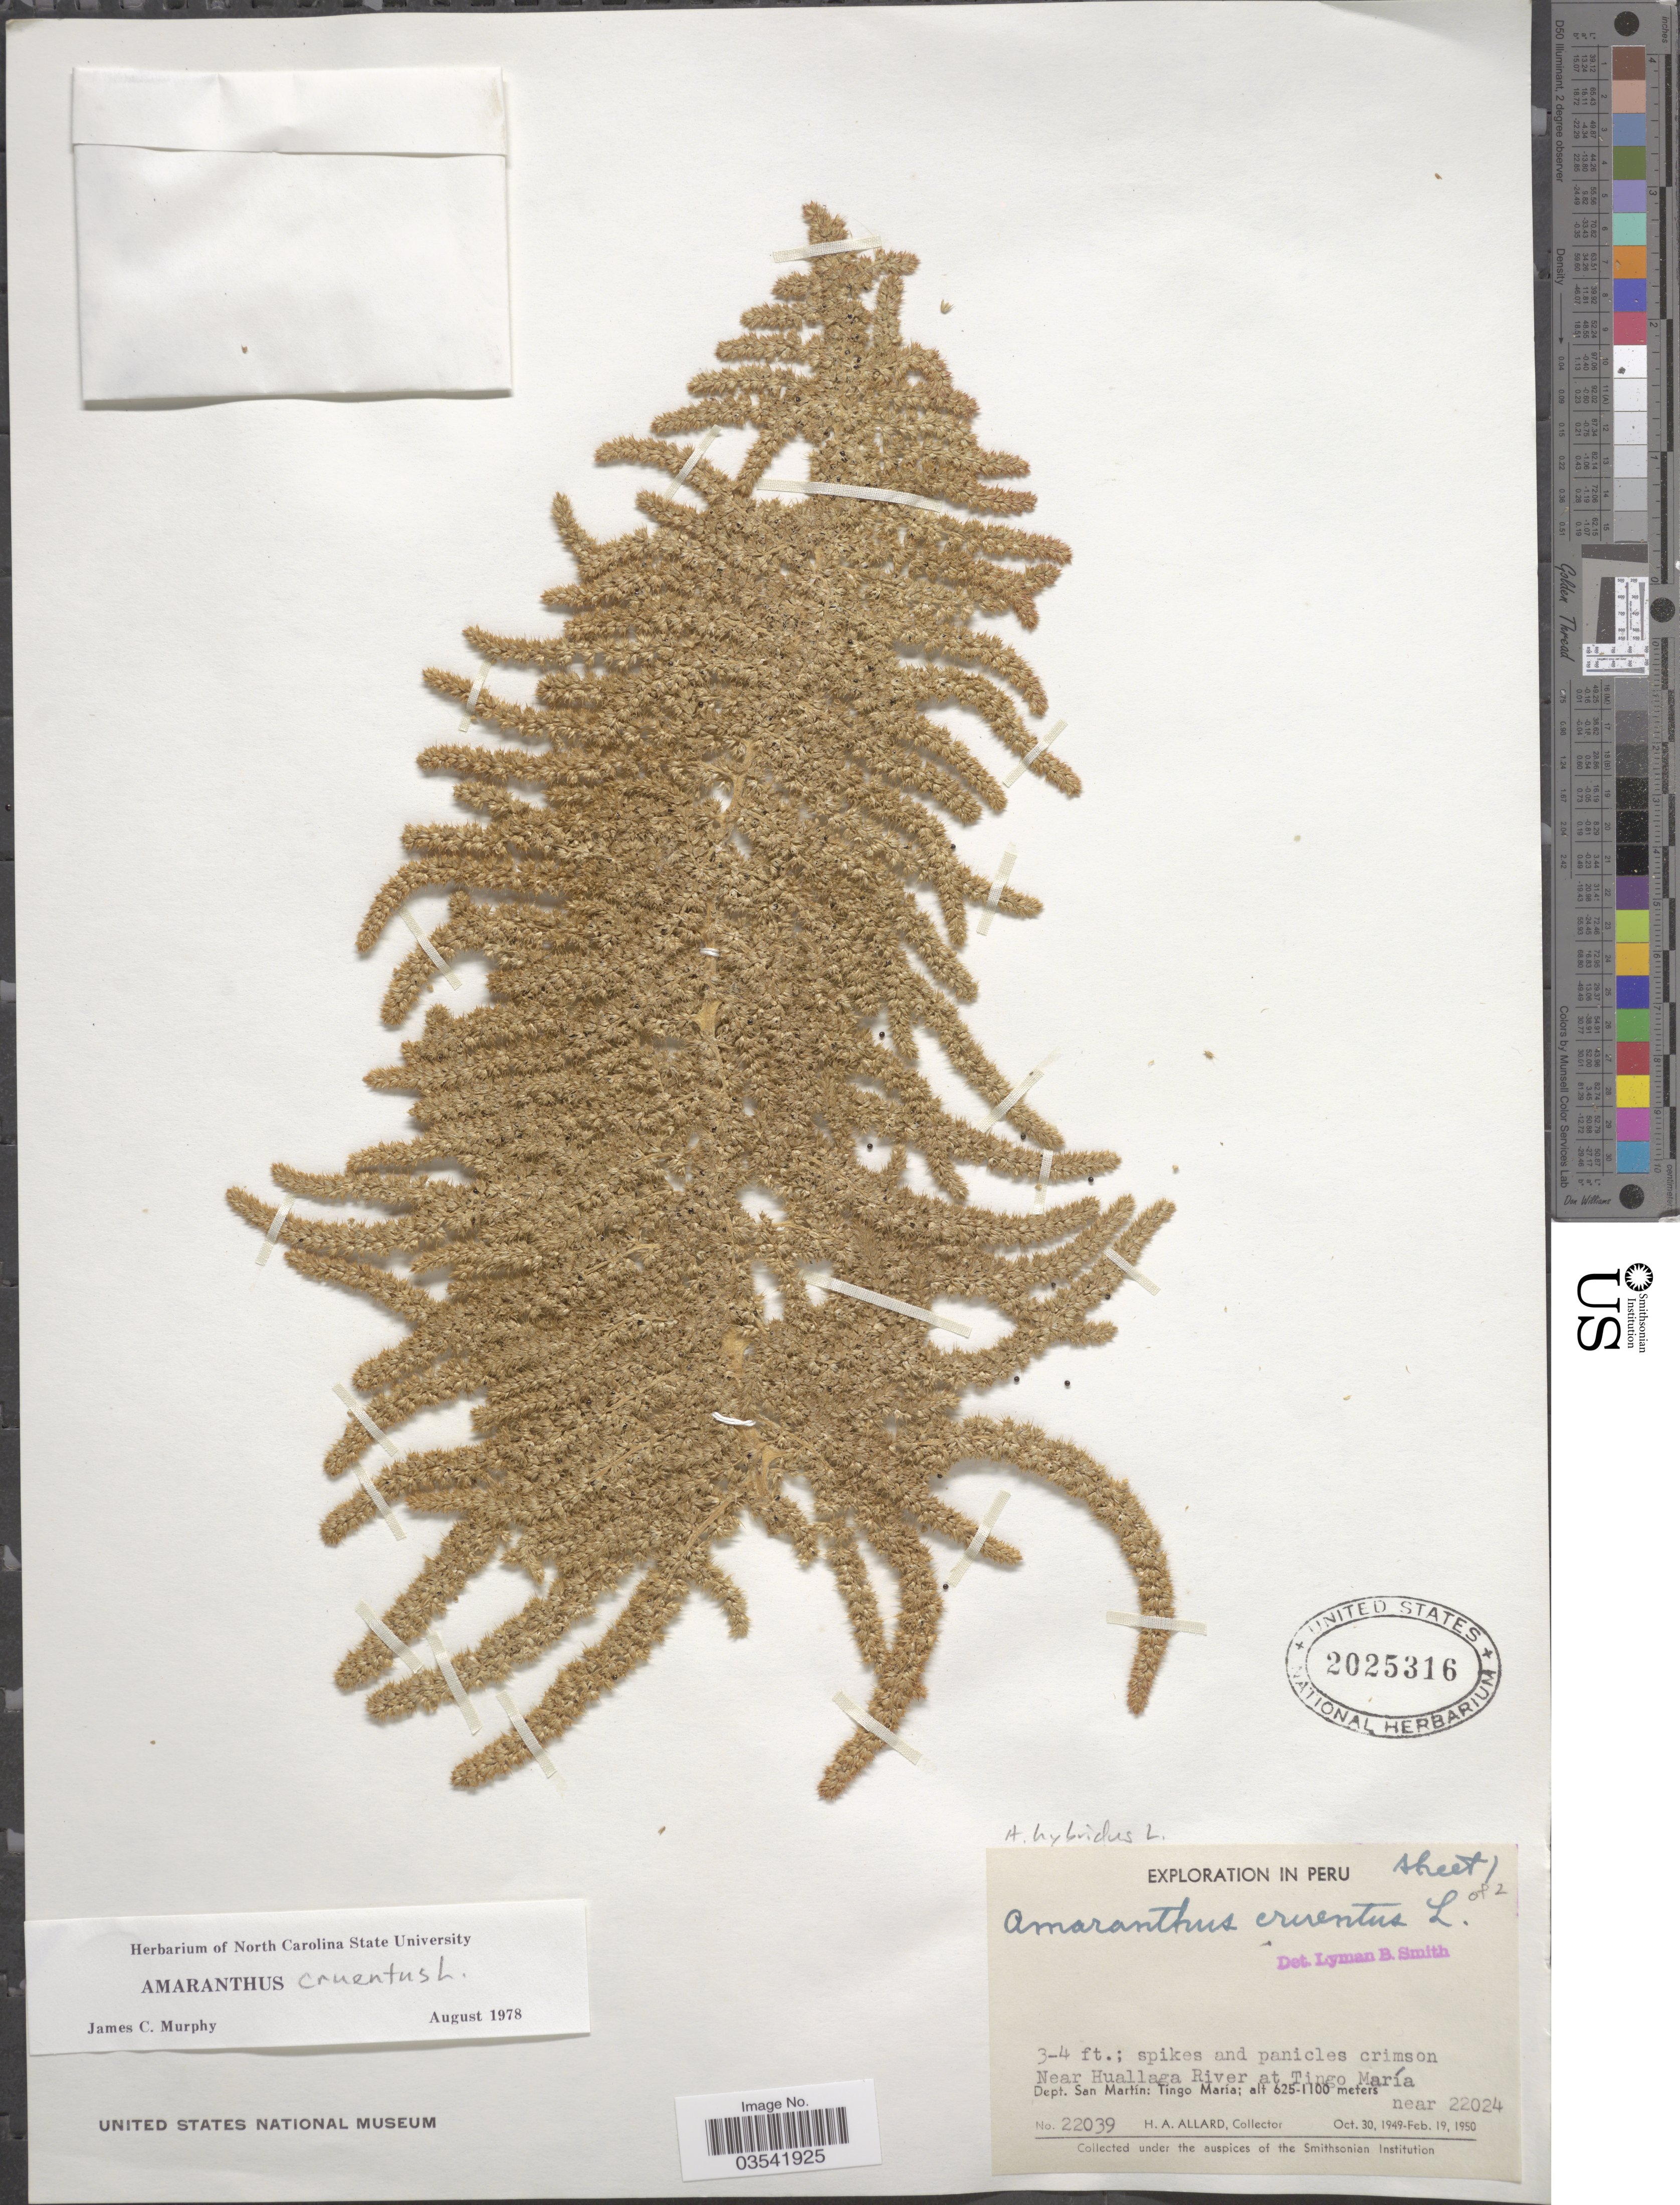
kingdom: Plantae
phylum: Tracheophyta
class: Magnoliopsida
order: Caryophyllales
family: Amaranthaceae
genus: Amaranthus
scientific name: Amaranthus hybridus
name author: L.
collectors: H. A. Allard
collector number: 22039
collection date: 1949-10-30/1950-02-19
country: Peru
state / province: San Martín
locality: Near Huallaga River at Tingo María. Dept. San Martín: Tingo María.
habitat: near river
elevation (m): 625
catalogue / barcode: US 2025316